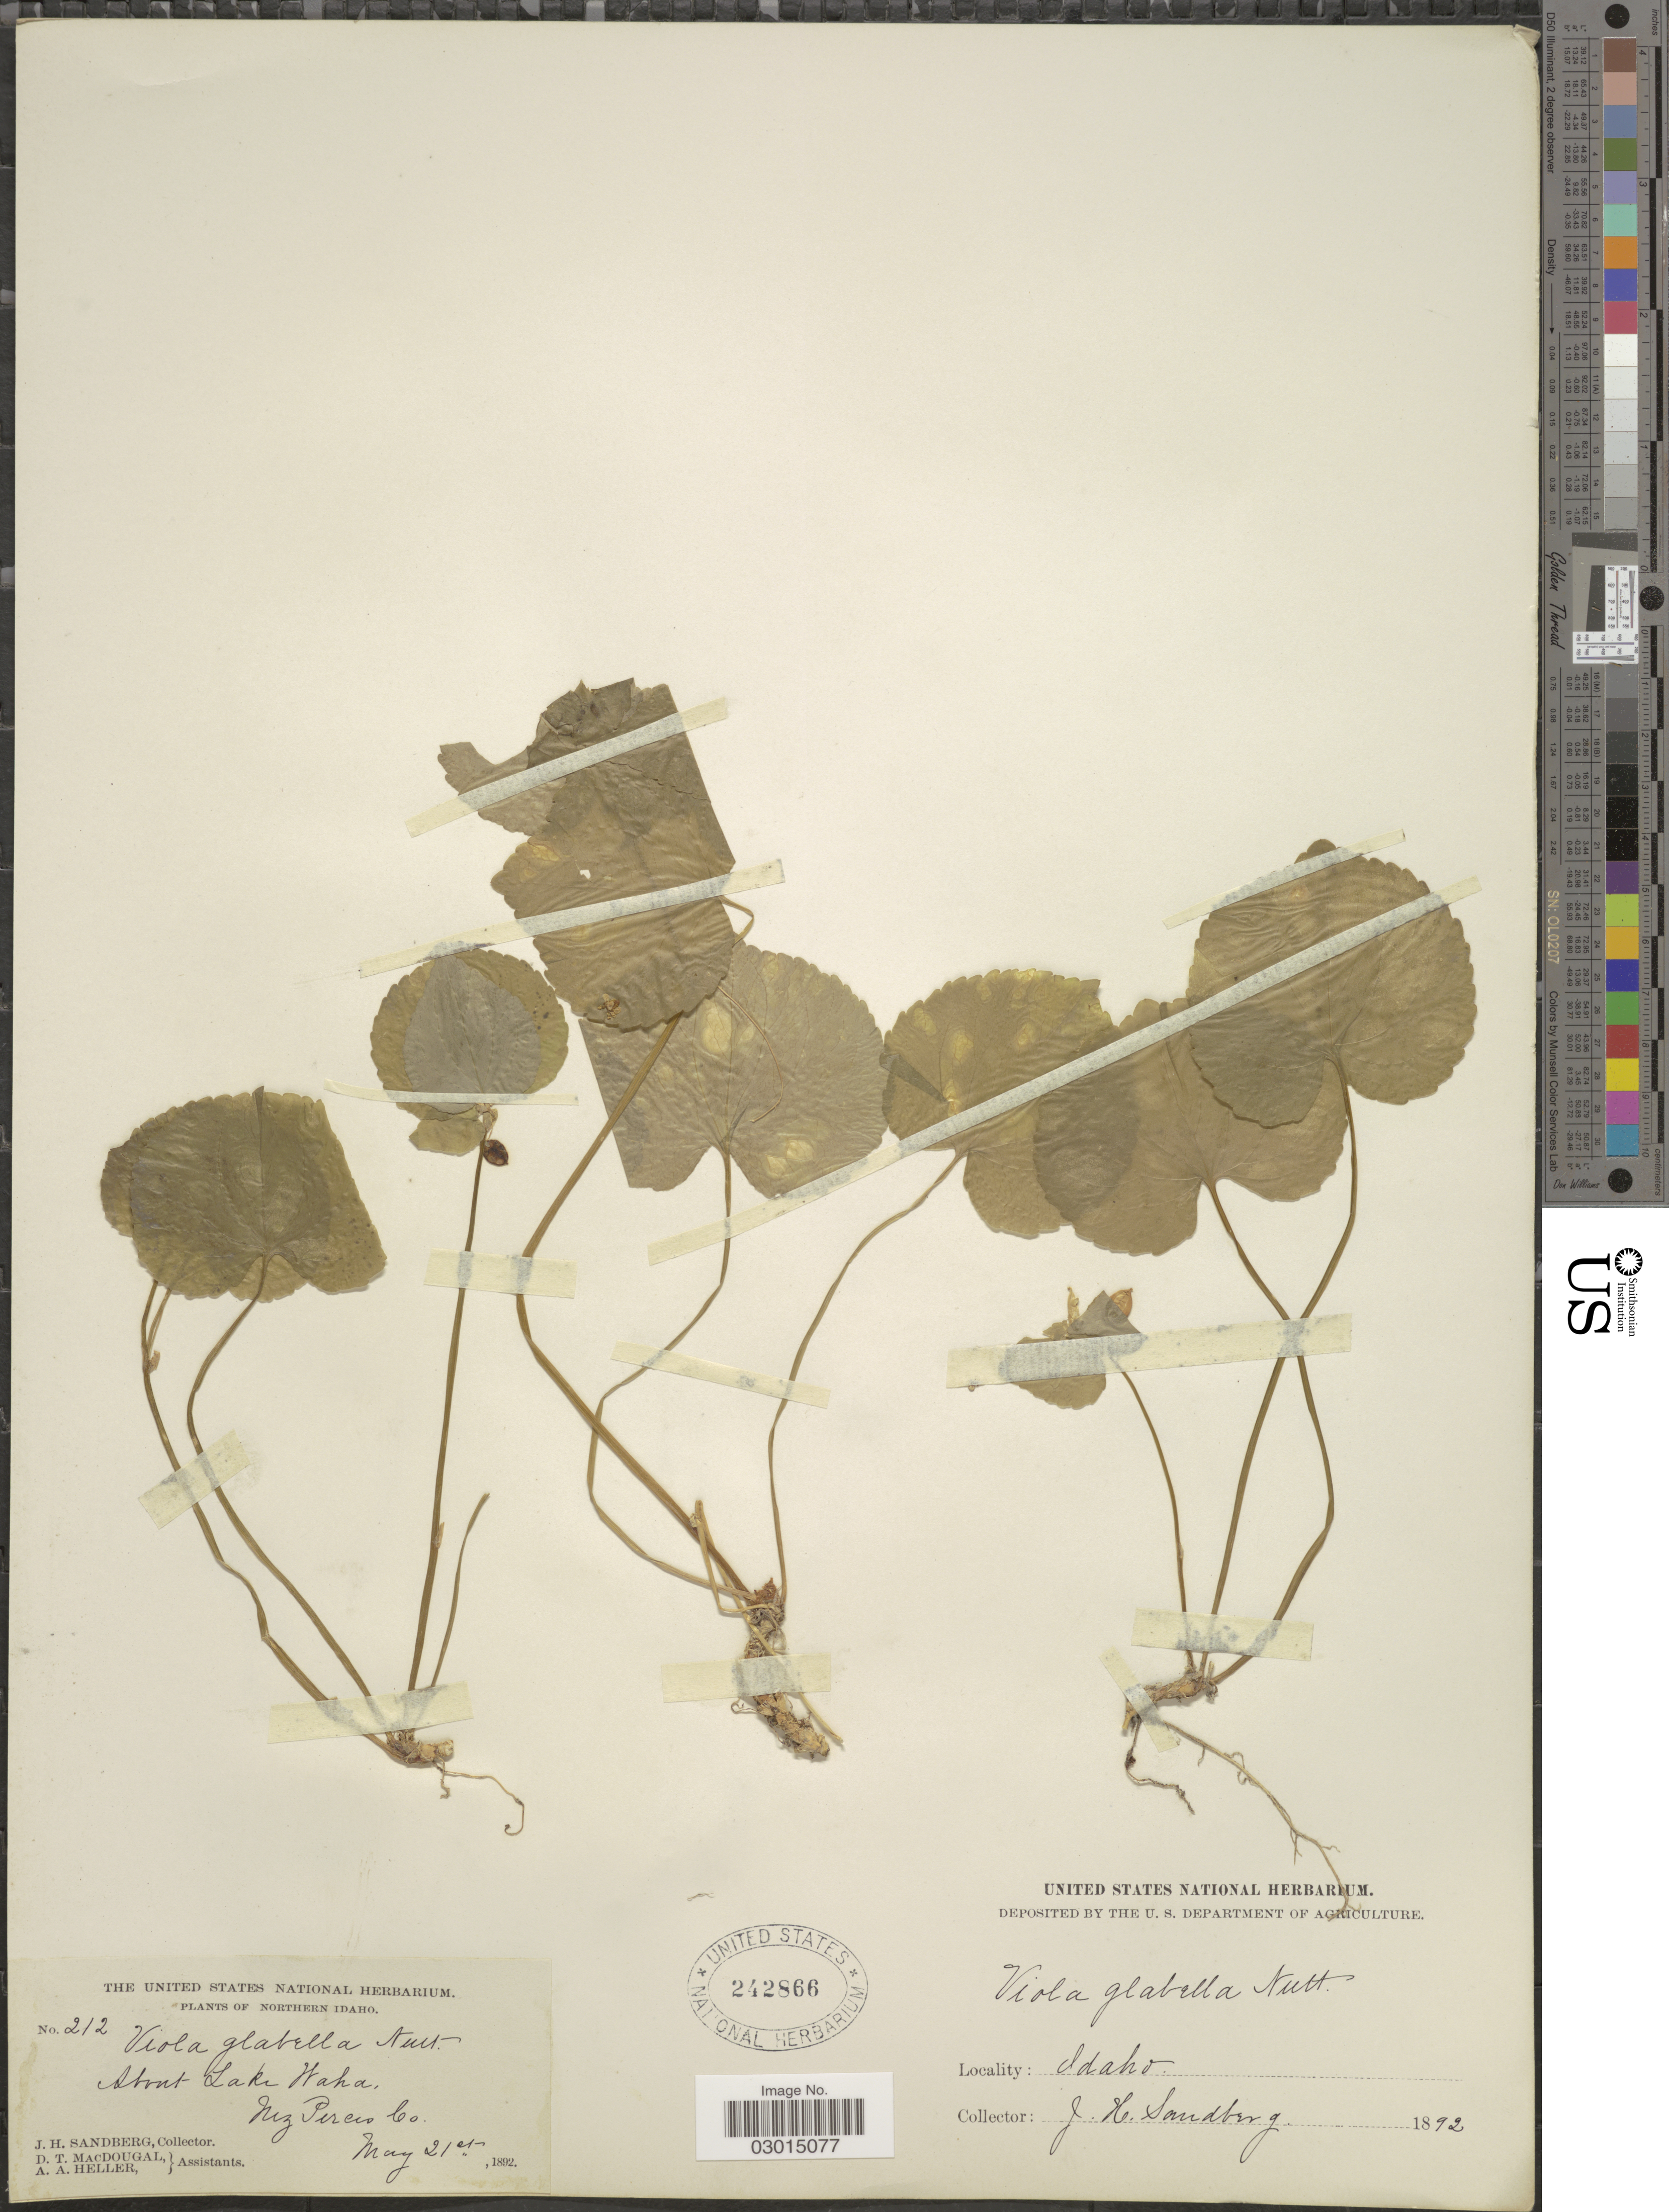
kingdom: Plantae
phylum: Tracheophyta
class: Magnoliopsida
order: Malpighiales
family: Violaceae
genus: Viola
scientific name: Viola glabella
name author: Nutt.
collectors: J. H. Sandberg, D. T. MacDougal & A. A. Heller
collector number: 212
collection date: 1892-05-21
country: United States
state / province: Idaho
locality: Northern Idaho. About Lake Waha. Nez Perces Co.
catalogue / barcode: US 242866